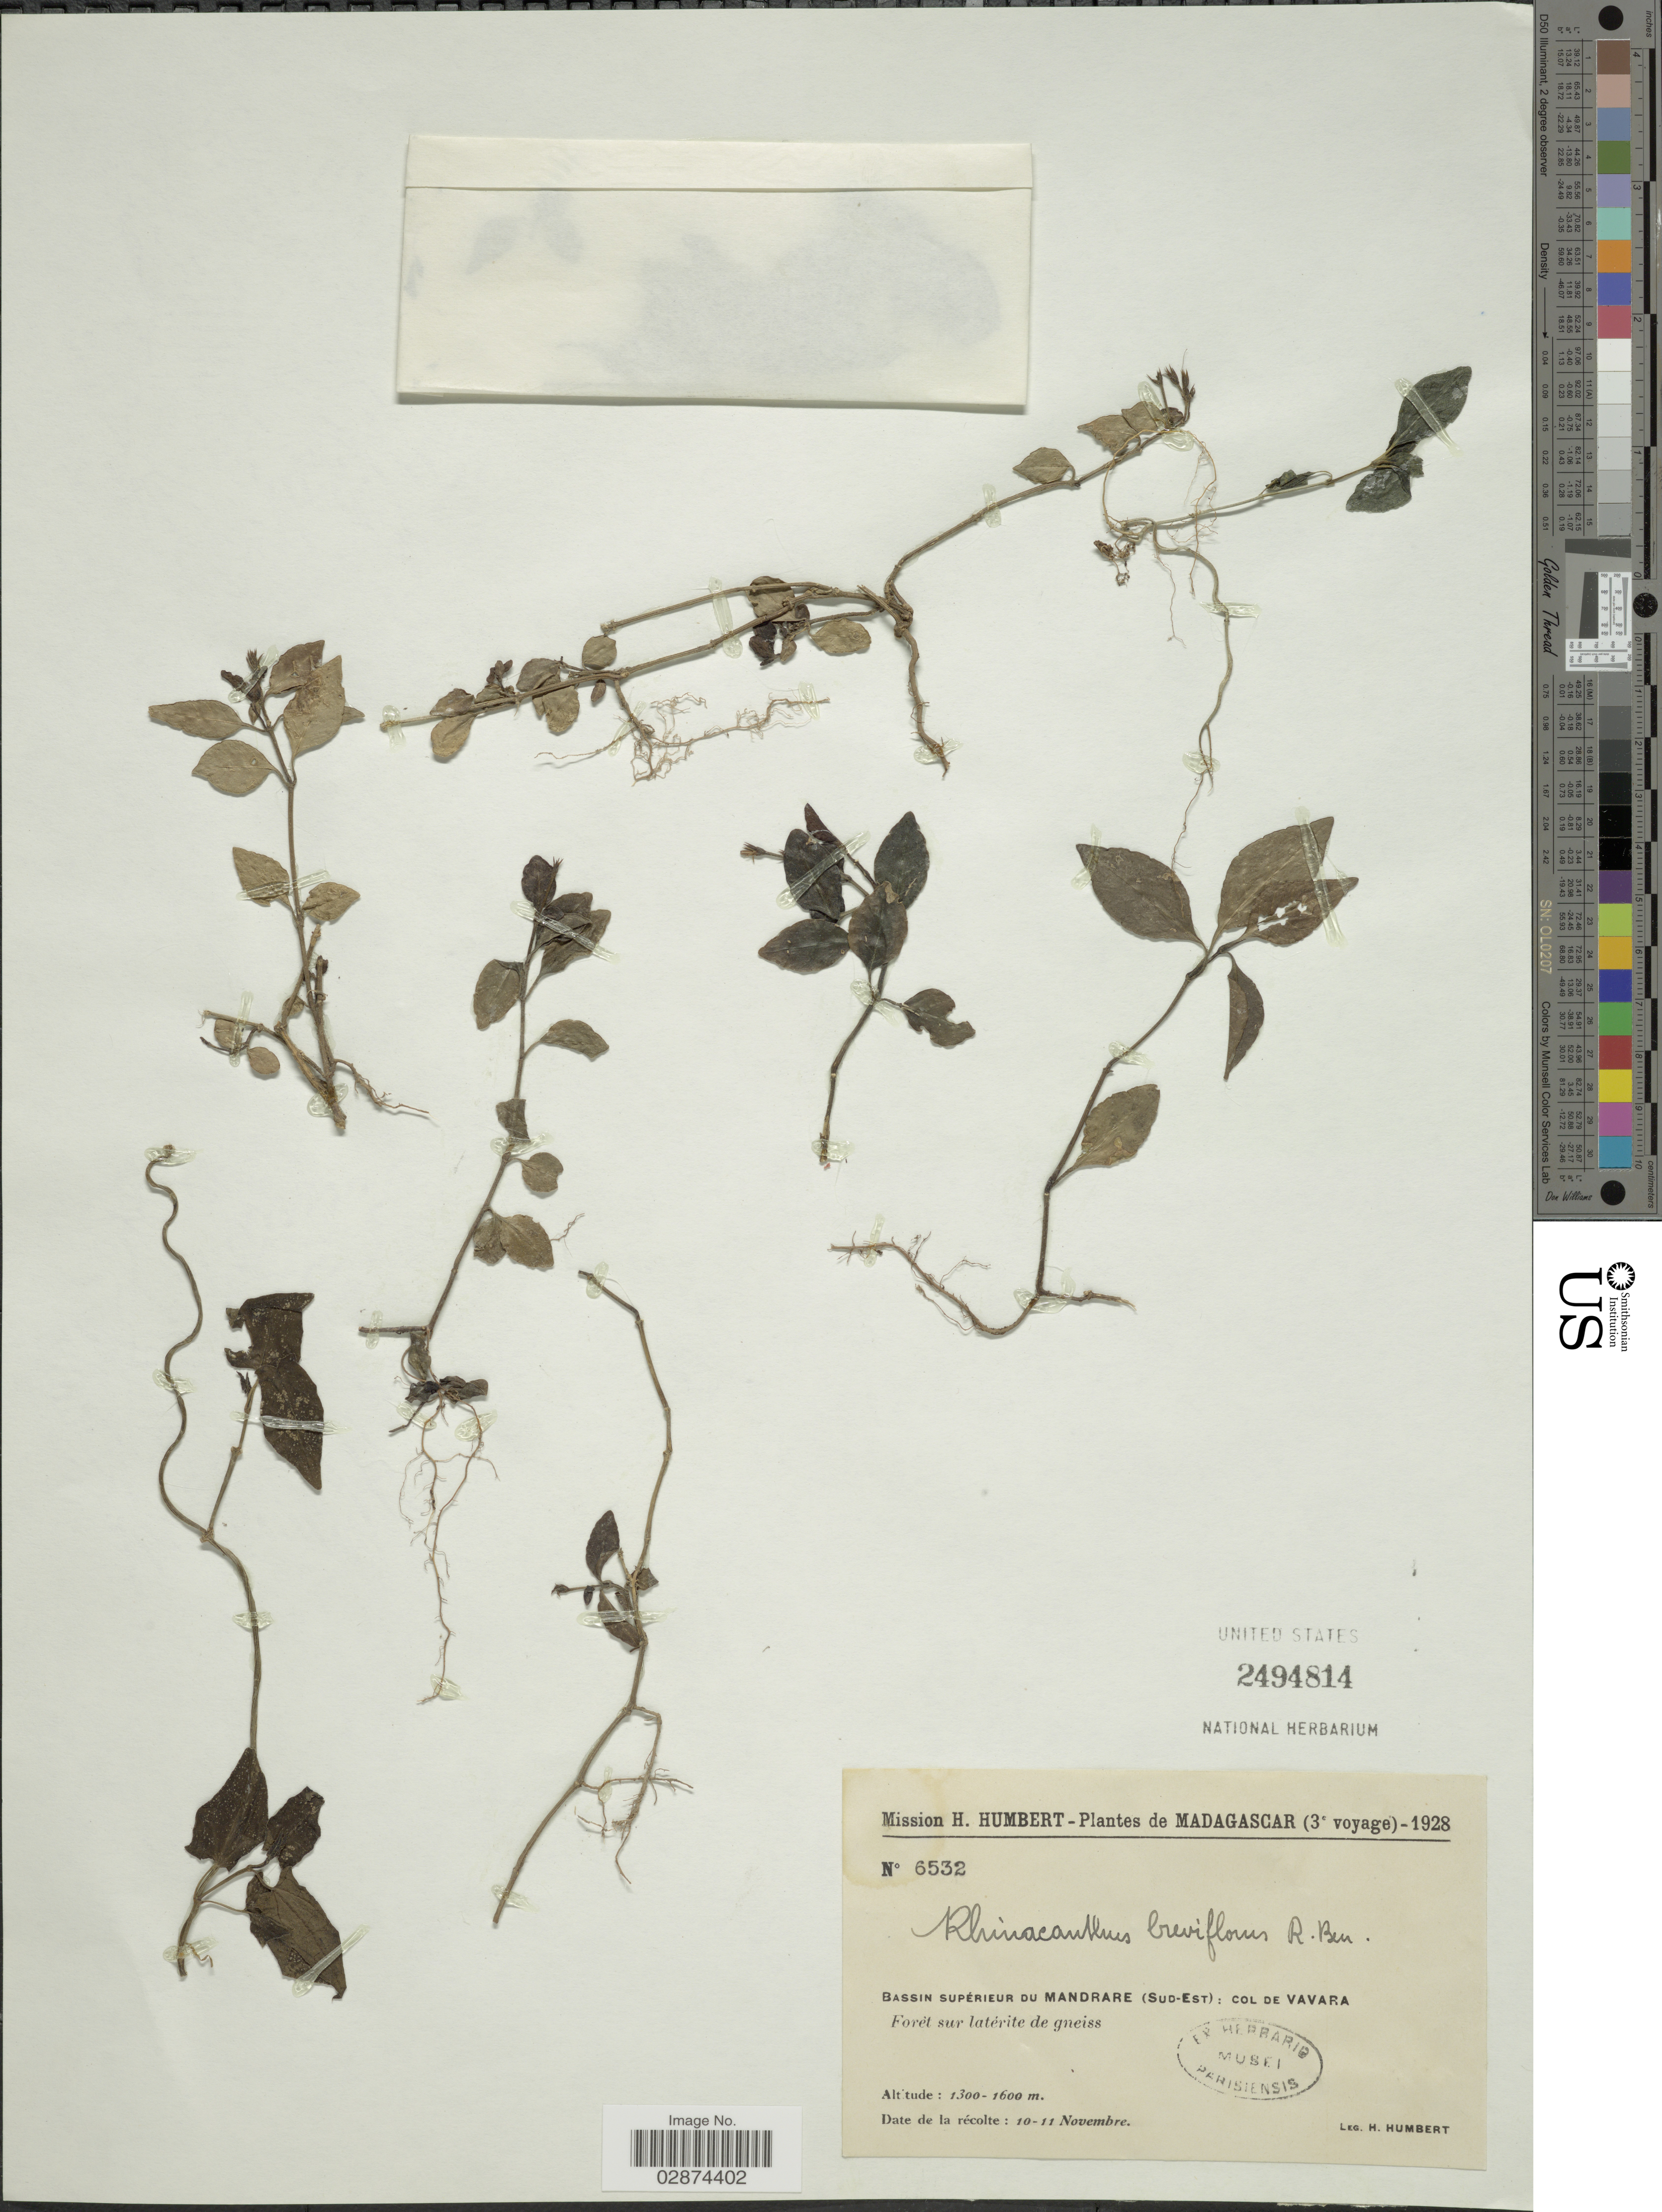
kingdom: Plantae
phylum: Tracheophyta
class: Magnoliopsida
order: Lamiales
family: Acanthaceae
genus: Rhinacanthus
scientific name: Rhinacanthus breviflorus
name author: Benoist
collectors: H. Humbert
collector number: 6532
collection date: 1928-11-10/1928-11-11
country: Madagascar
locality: Bassin supérieur du Mandrare (Sud-Est): Col de Vavara.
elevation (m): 1300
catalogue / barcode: US 2494814